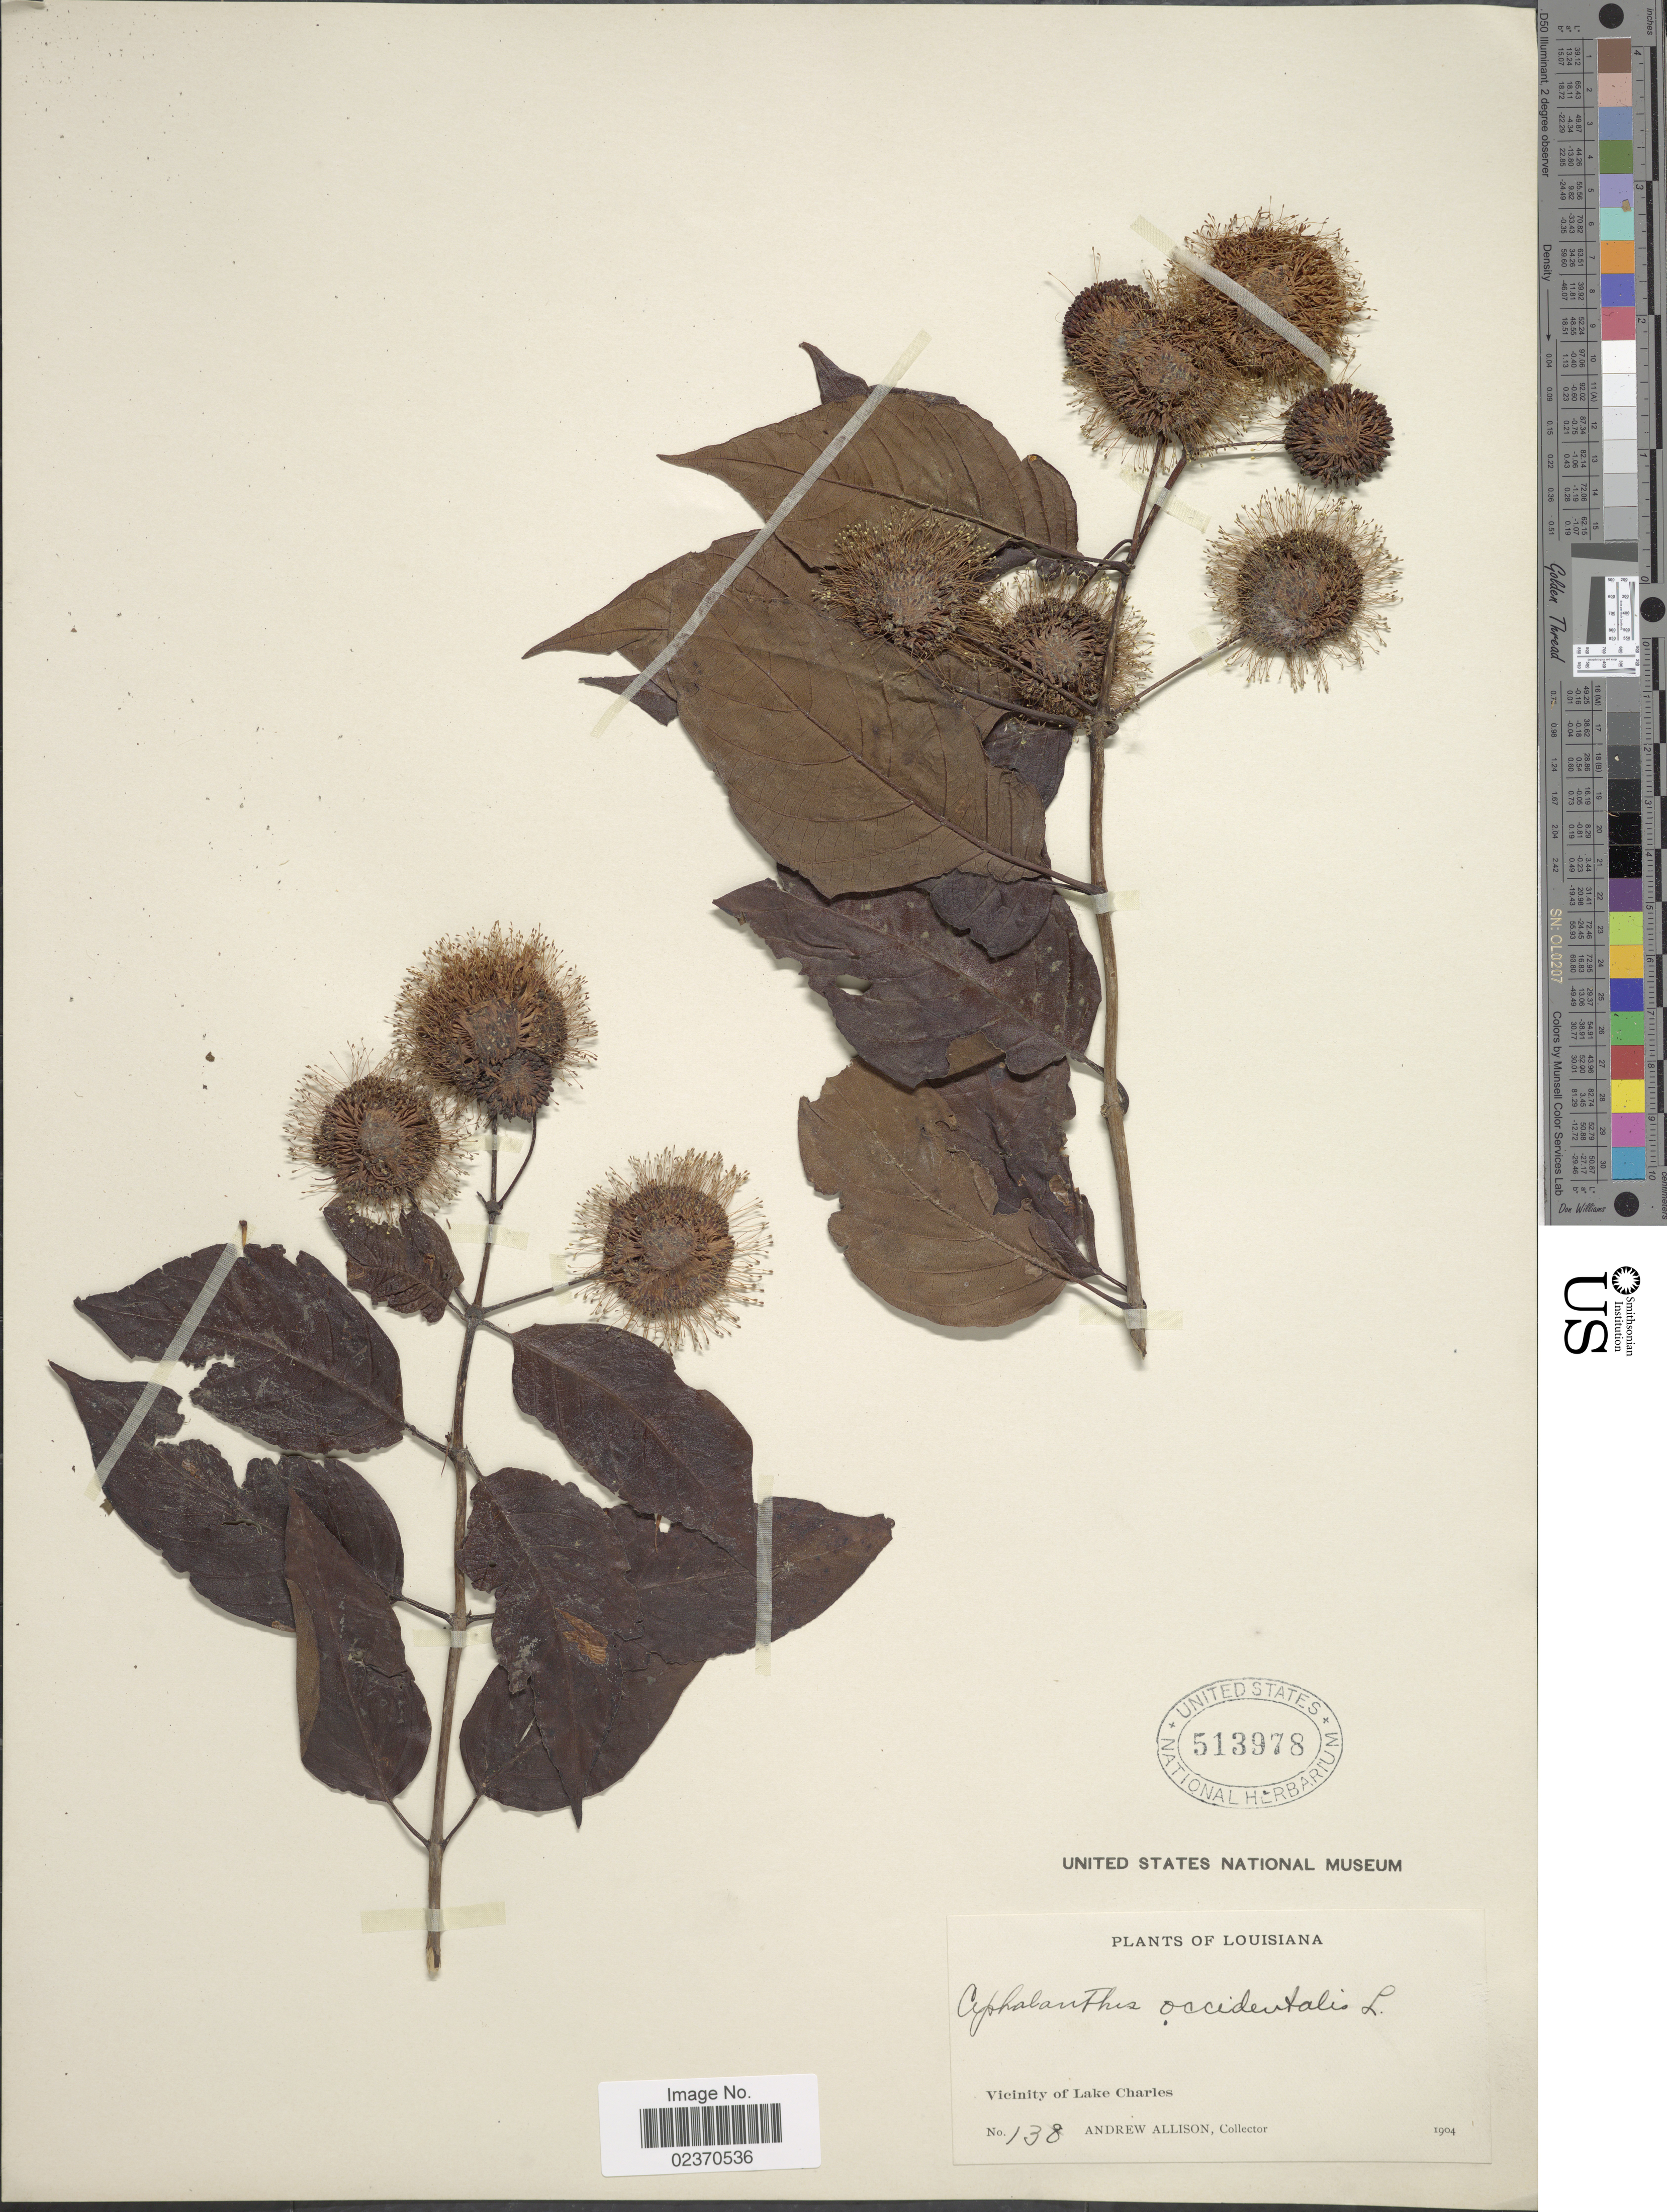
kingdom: Plantae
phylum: Tracheophyta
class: Magnoliopsida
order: Gentianales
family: Rubiaceae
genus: Cephalanthus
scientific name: Cephalanthus occidentalis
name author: L.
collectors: A. Allison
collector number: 138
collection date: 1904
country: United States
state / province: Louisiana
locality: Vicinity of Lake Charles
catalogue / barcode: US 513978